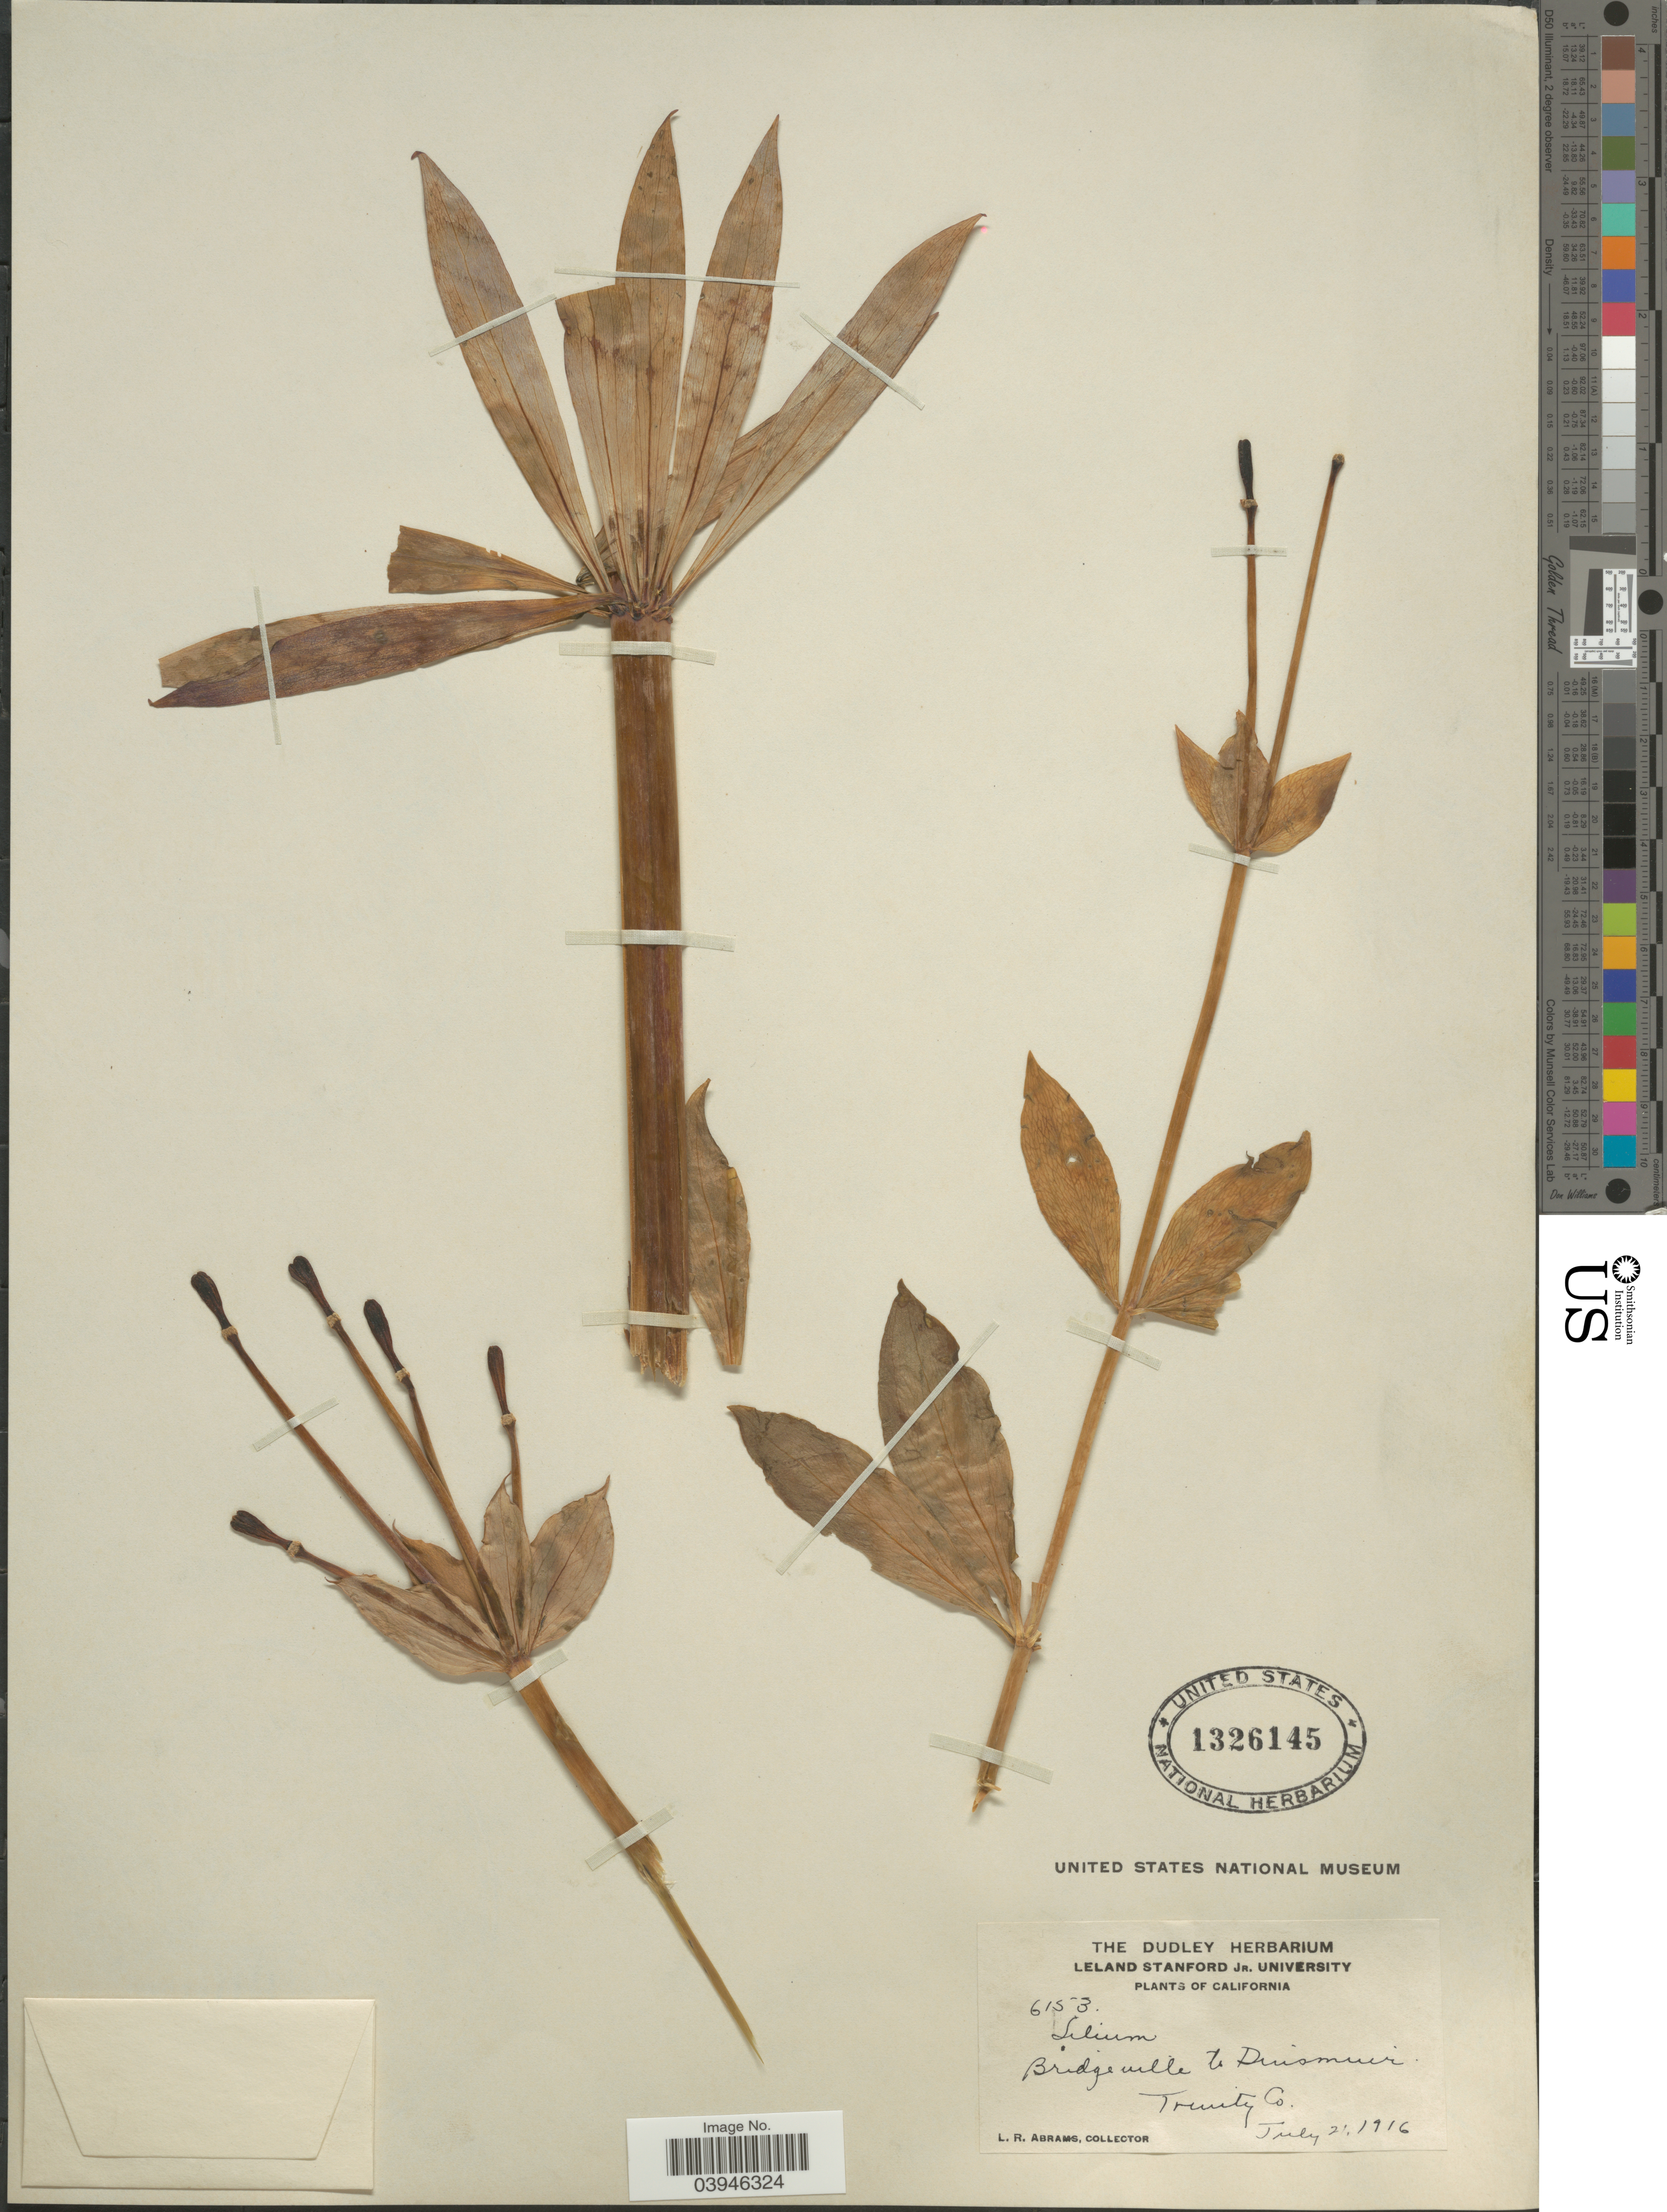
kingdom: Plantae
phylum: Tracheophyta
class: Liliopsida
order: Liliales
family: Liliaceae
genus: Lilium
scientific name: Lilium sp.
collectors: L. Abrams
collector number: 6153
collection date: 1916-07-21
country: United States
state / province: California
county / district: Trinity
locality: Bridgeville to Dunsmuir. Trinity Co.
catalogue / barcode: US 1326145